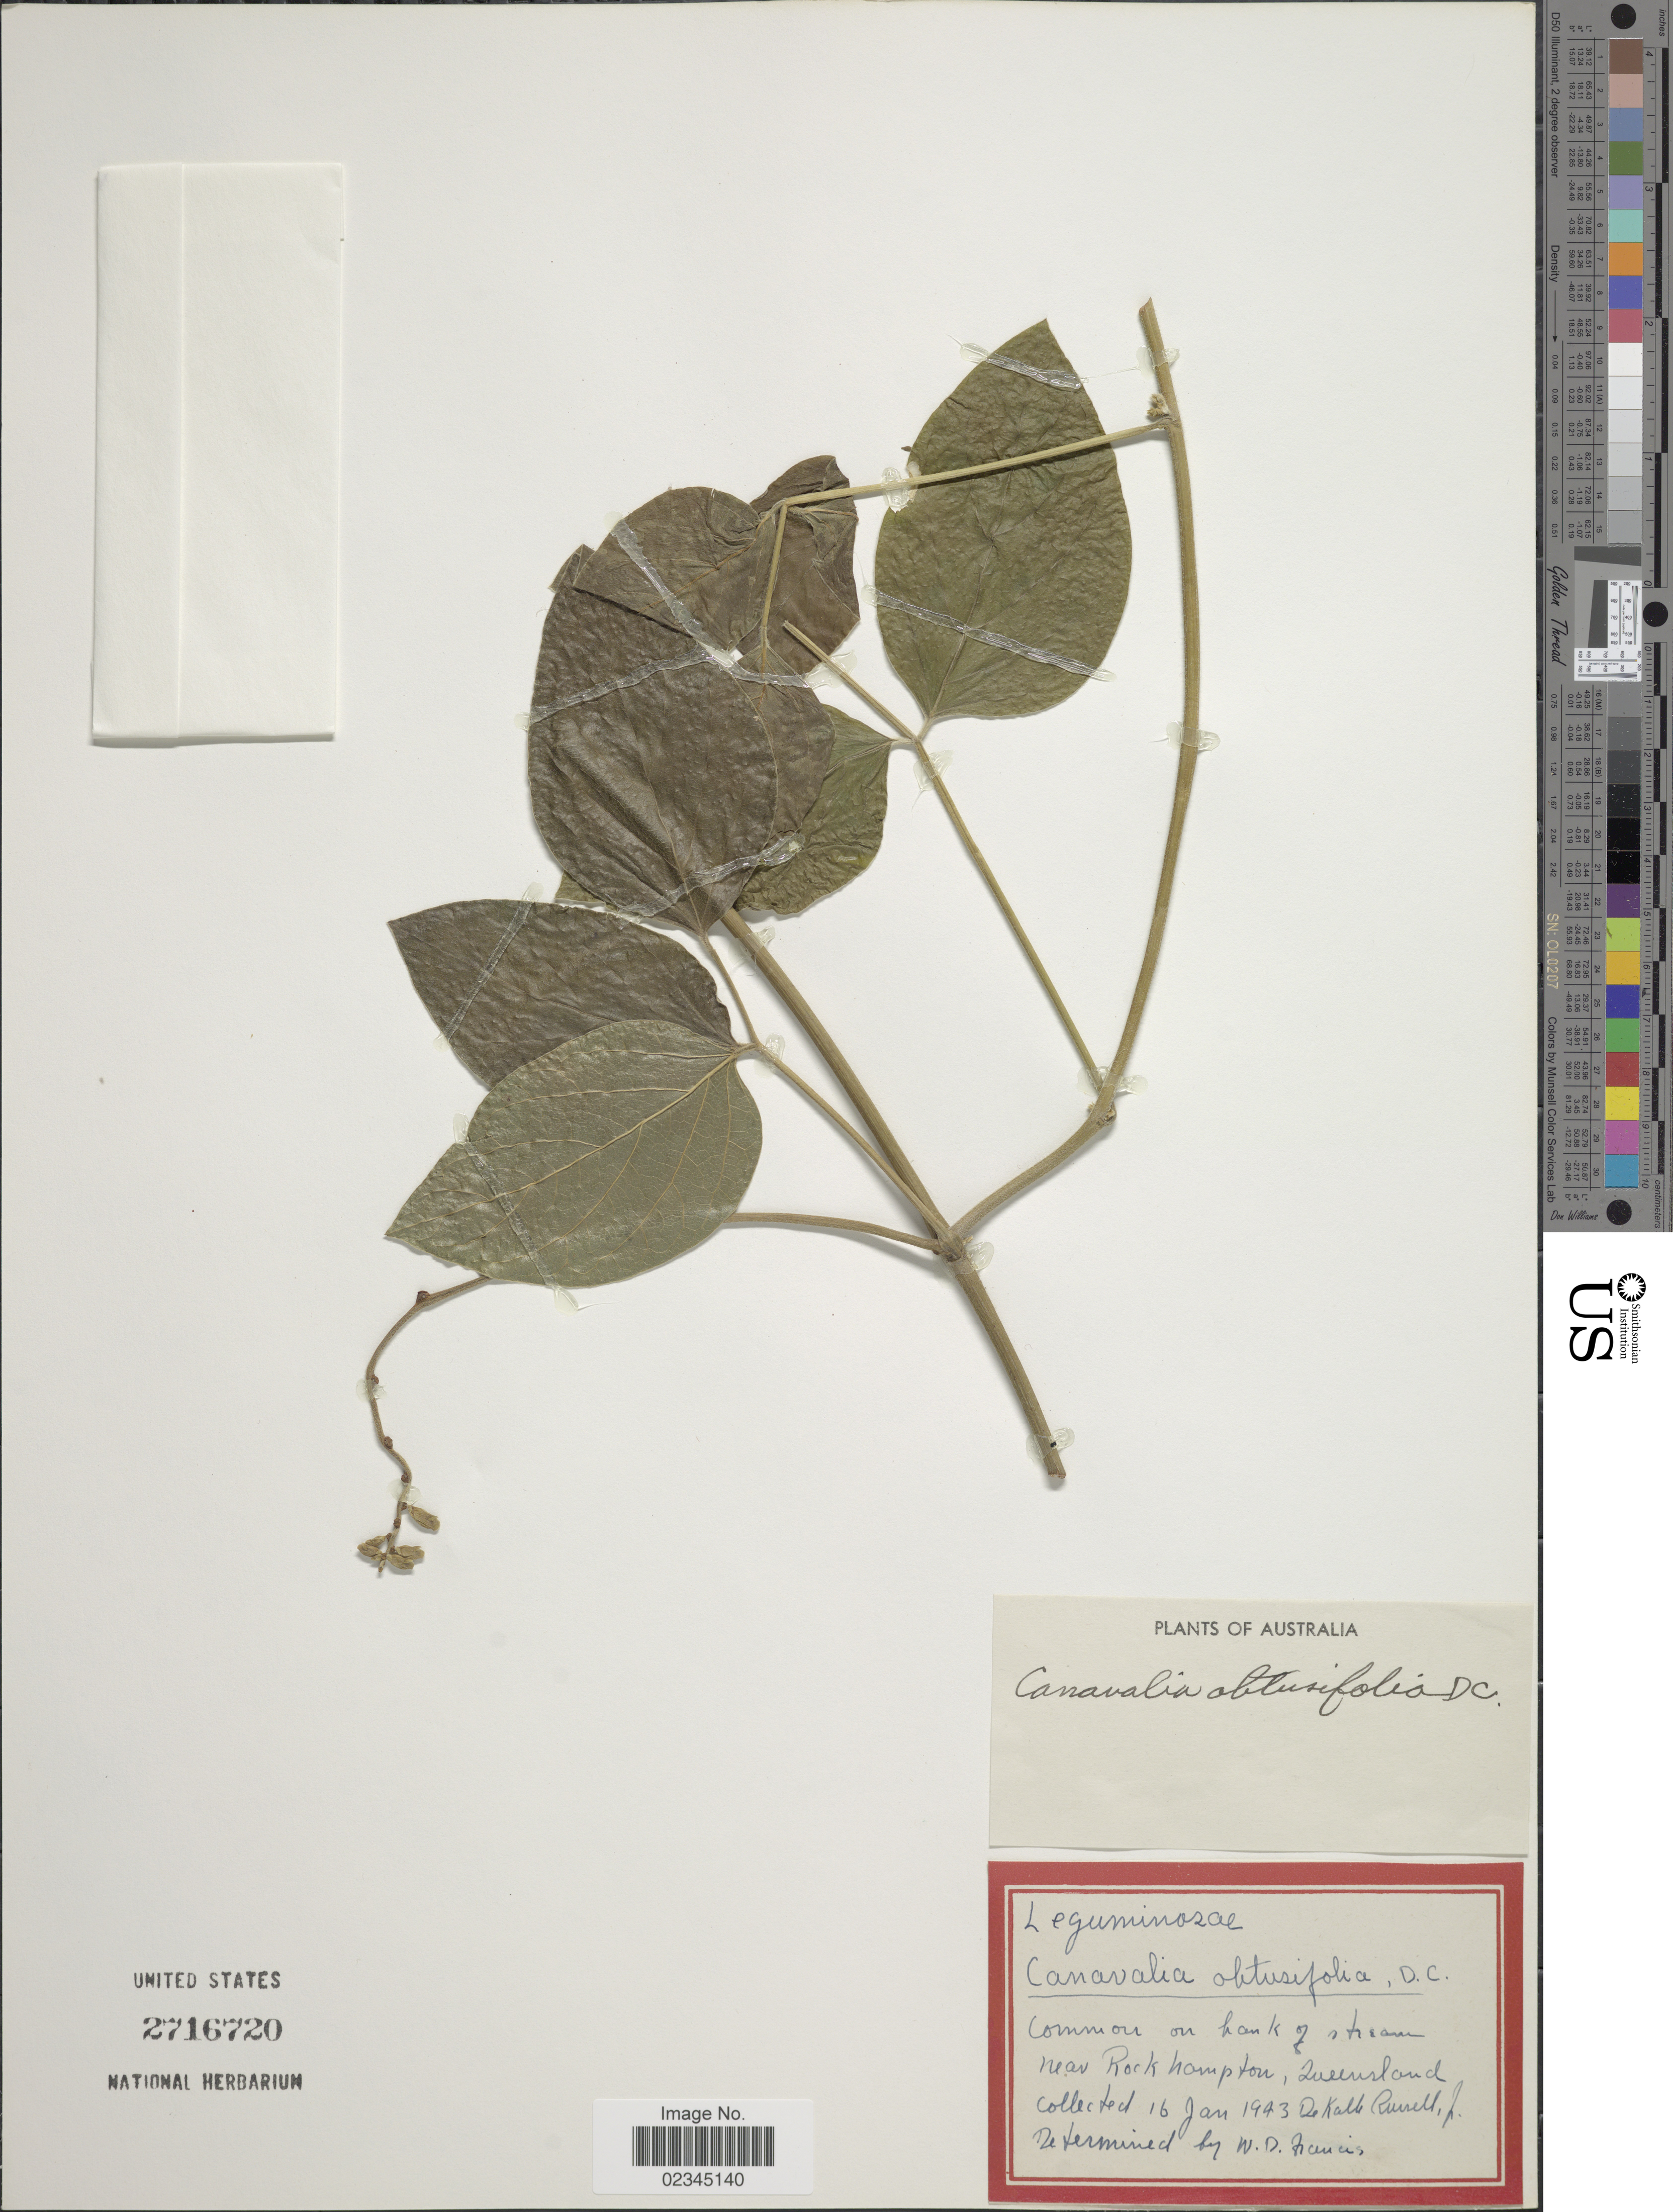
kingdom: Plantae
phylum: Tracheophyta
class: Magnoliopsida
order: Fabales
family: Fabaceae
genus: Canavalia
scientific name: Canavalia obtusifolia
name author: (Lam.) DC.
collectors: D. K. Russell Jr.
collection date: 1943-01-16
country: Australia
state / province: Queensland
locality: On bank of stream near Park Hampton, Queensland.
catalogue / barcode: US 2716720